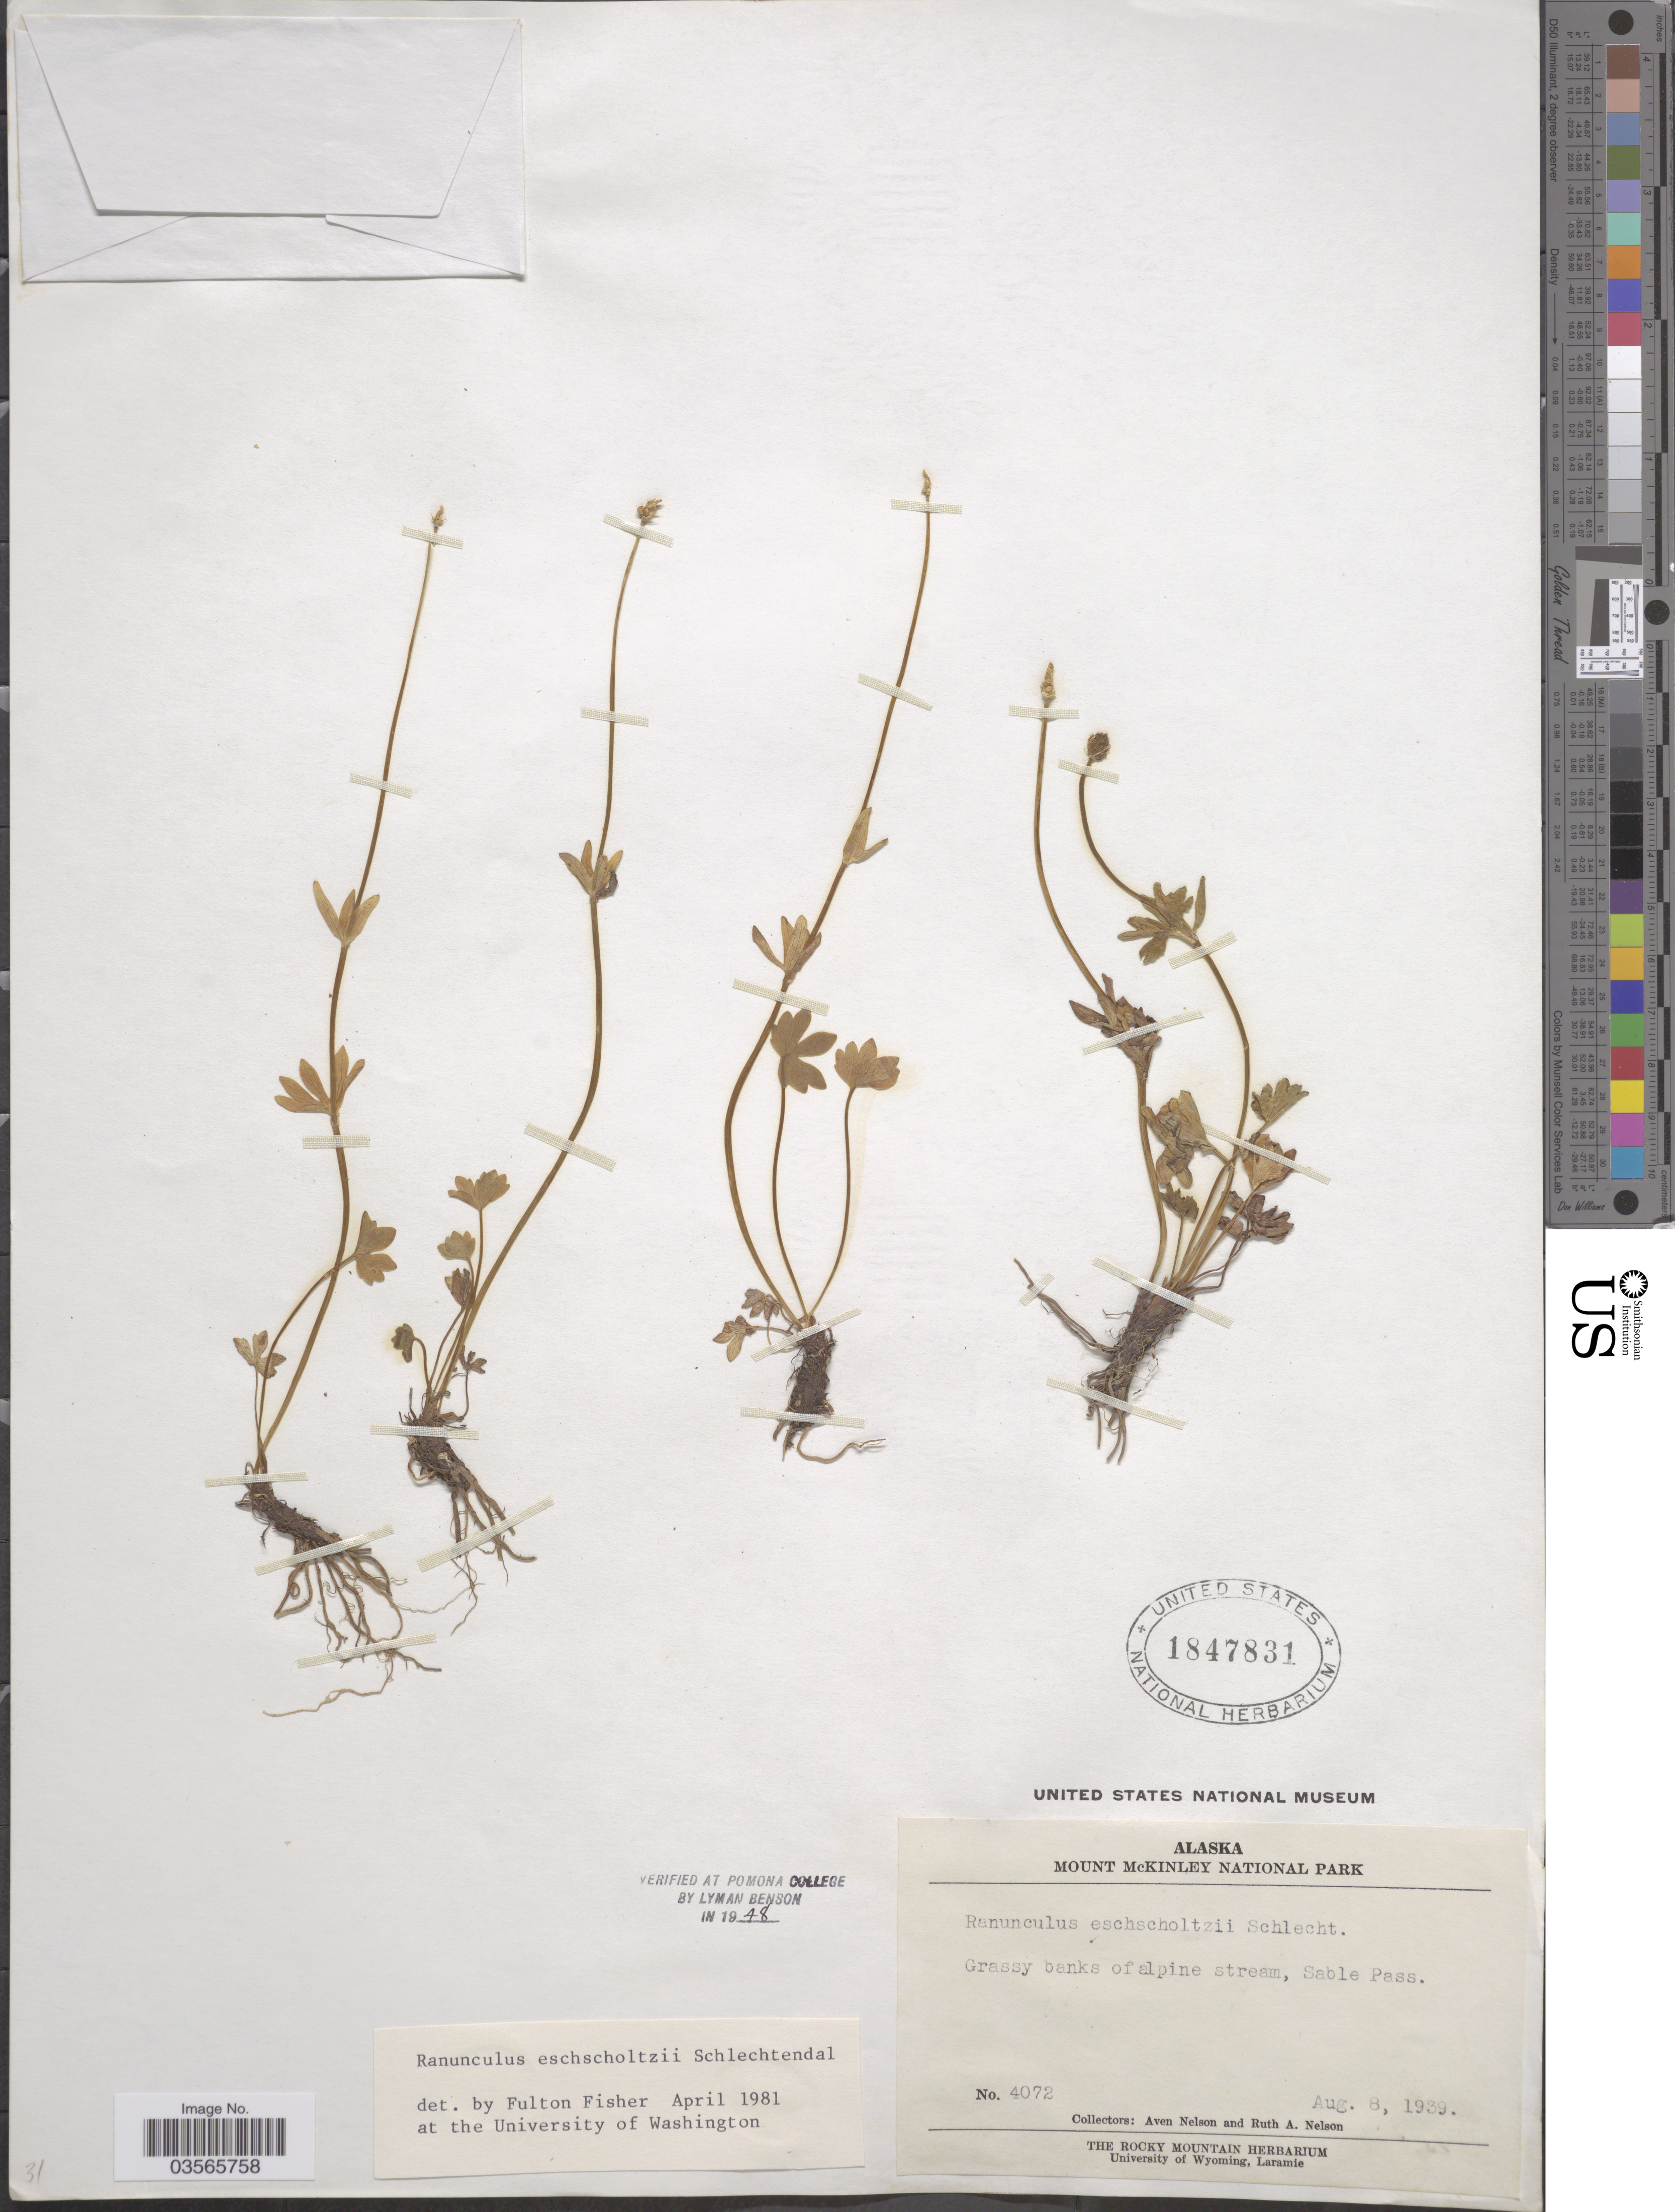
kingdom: Plantae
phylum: Tracheophyta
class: Magnoliopsida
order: Ranunculales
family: Ranunculaceae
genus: Ranunculus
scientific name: Ranunculus eschscholtzii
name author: Schltdl.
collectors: A. Nelson & R. A. Nelson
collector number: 4072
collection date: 1939-08-08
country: United States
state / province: Alaska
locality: Mount McKinley National Park. Grassy banks of alpine stream, Sable Pass.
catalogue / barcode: US 1847831